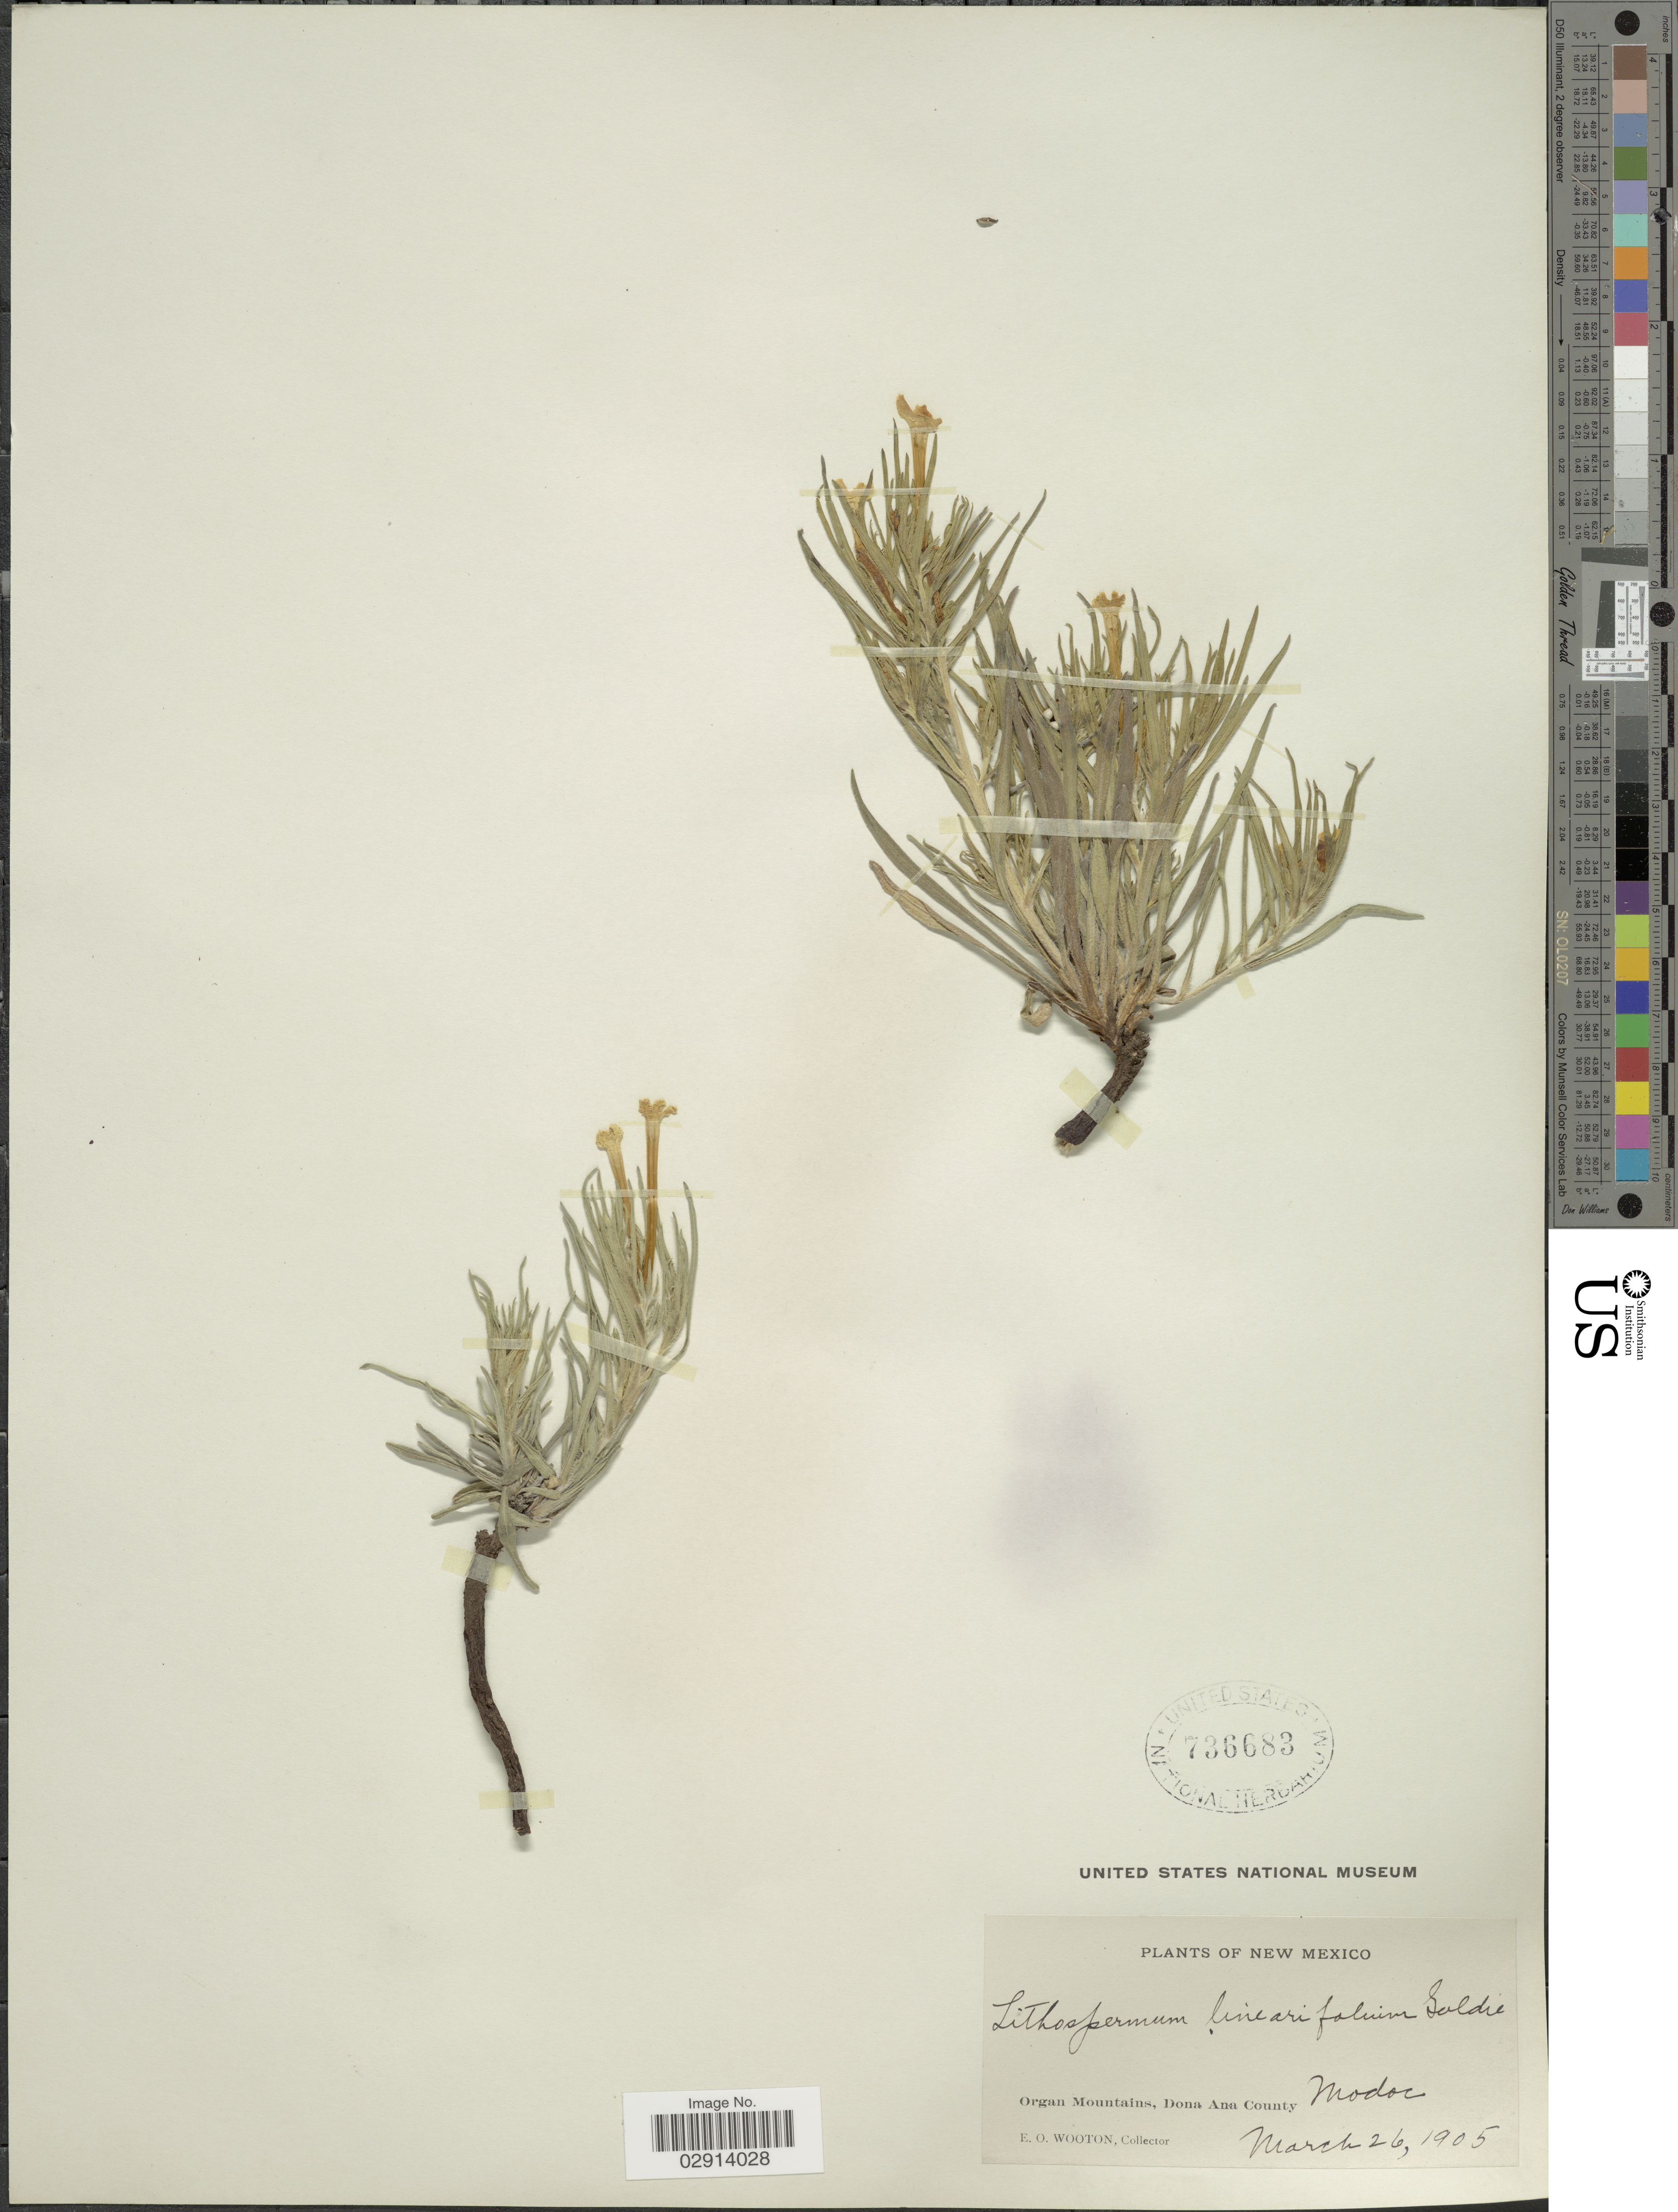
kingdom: Plantae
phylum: Tracheophyta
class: Magnoliopsida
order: Boraginales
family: Boraginaceae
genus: Lithospermum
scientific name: Lithospermum incisum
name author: Lehm.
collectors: E. O. Wooton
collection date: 1905-03-26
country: United States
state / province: New Mexico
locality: Organ Mountains, Dona Ana County. Modoc.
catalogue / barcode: US 736683